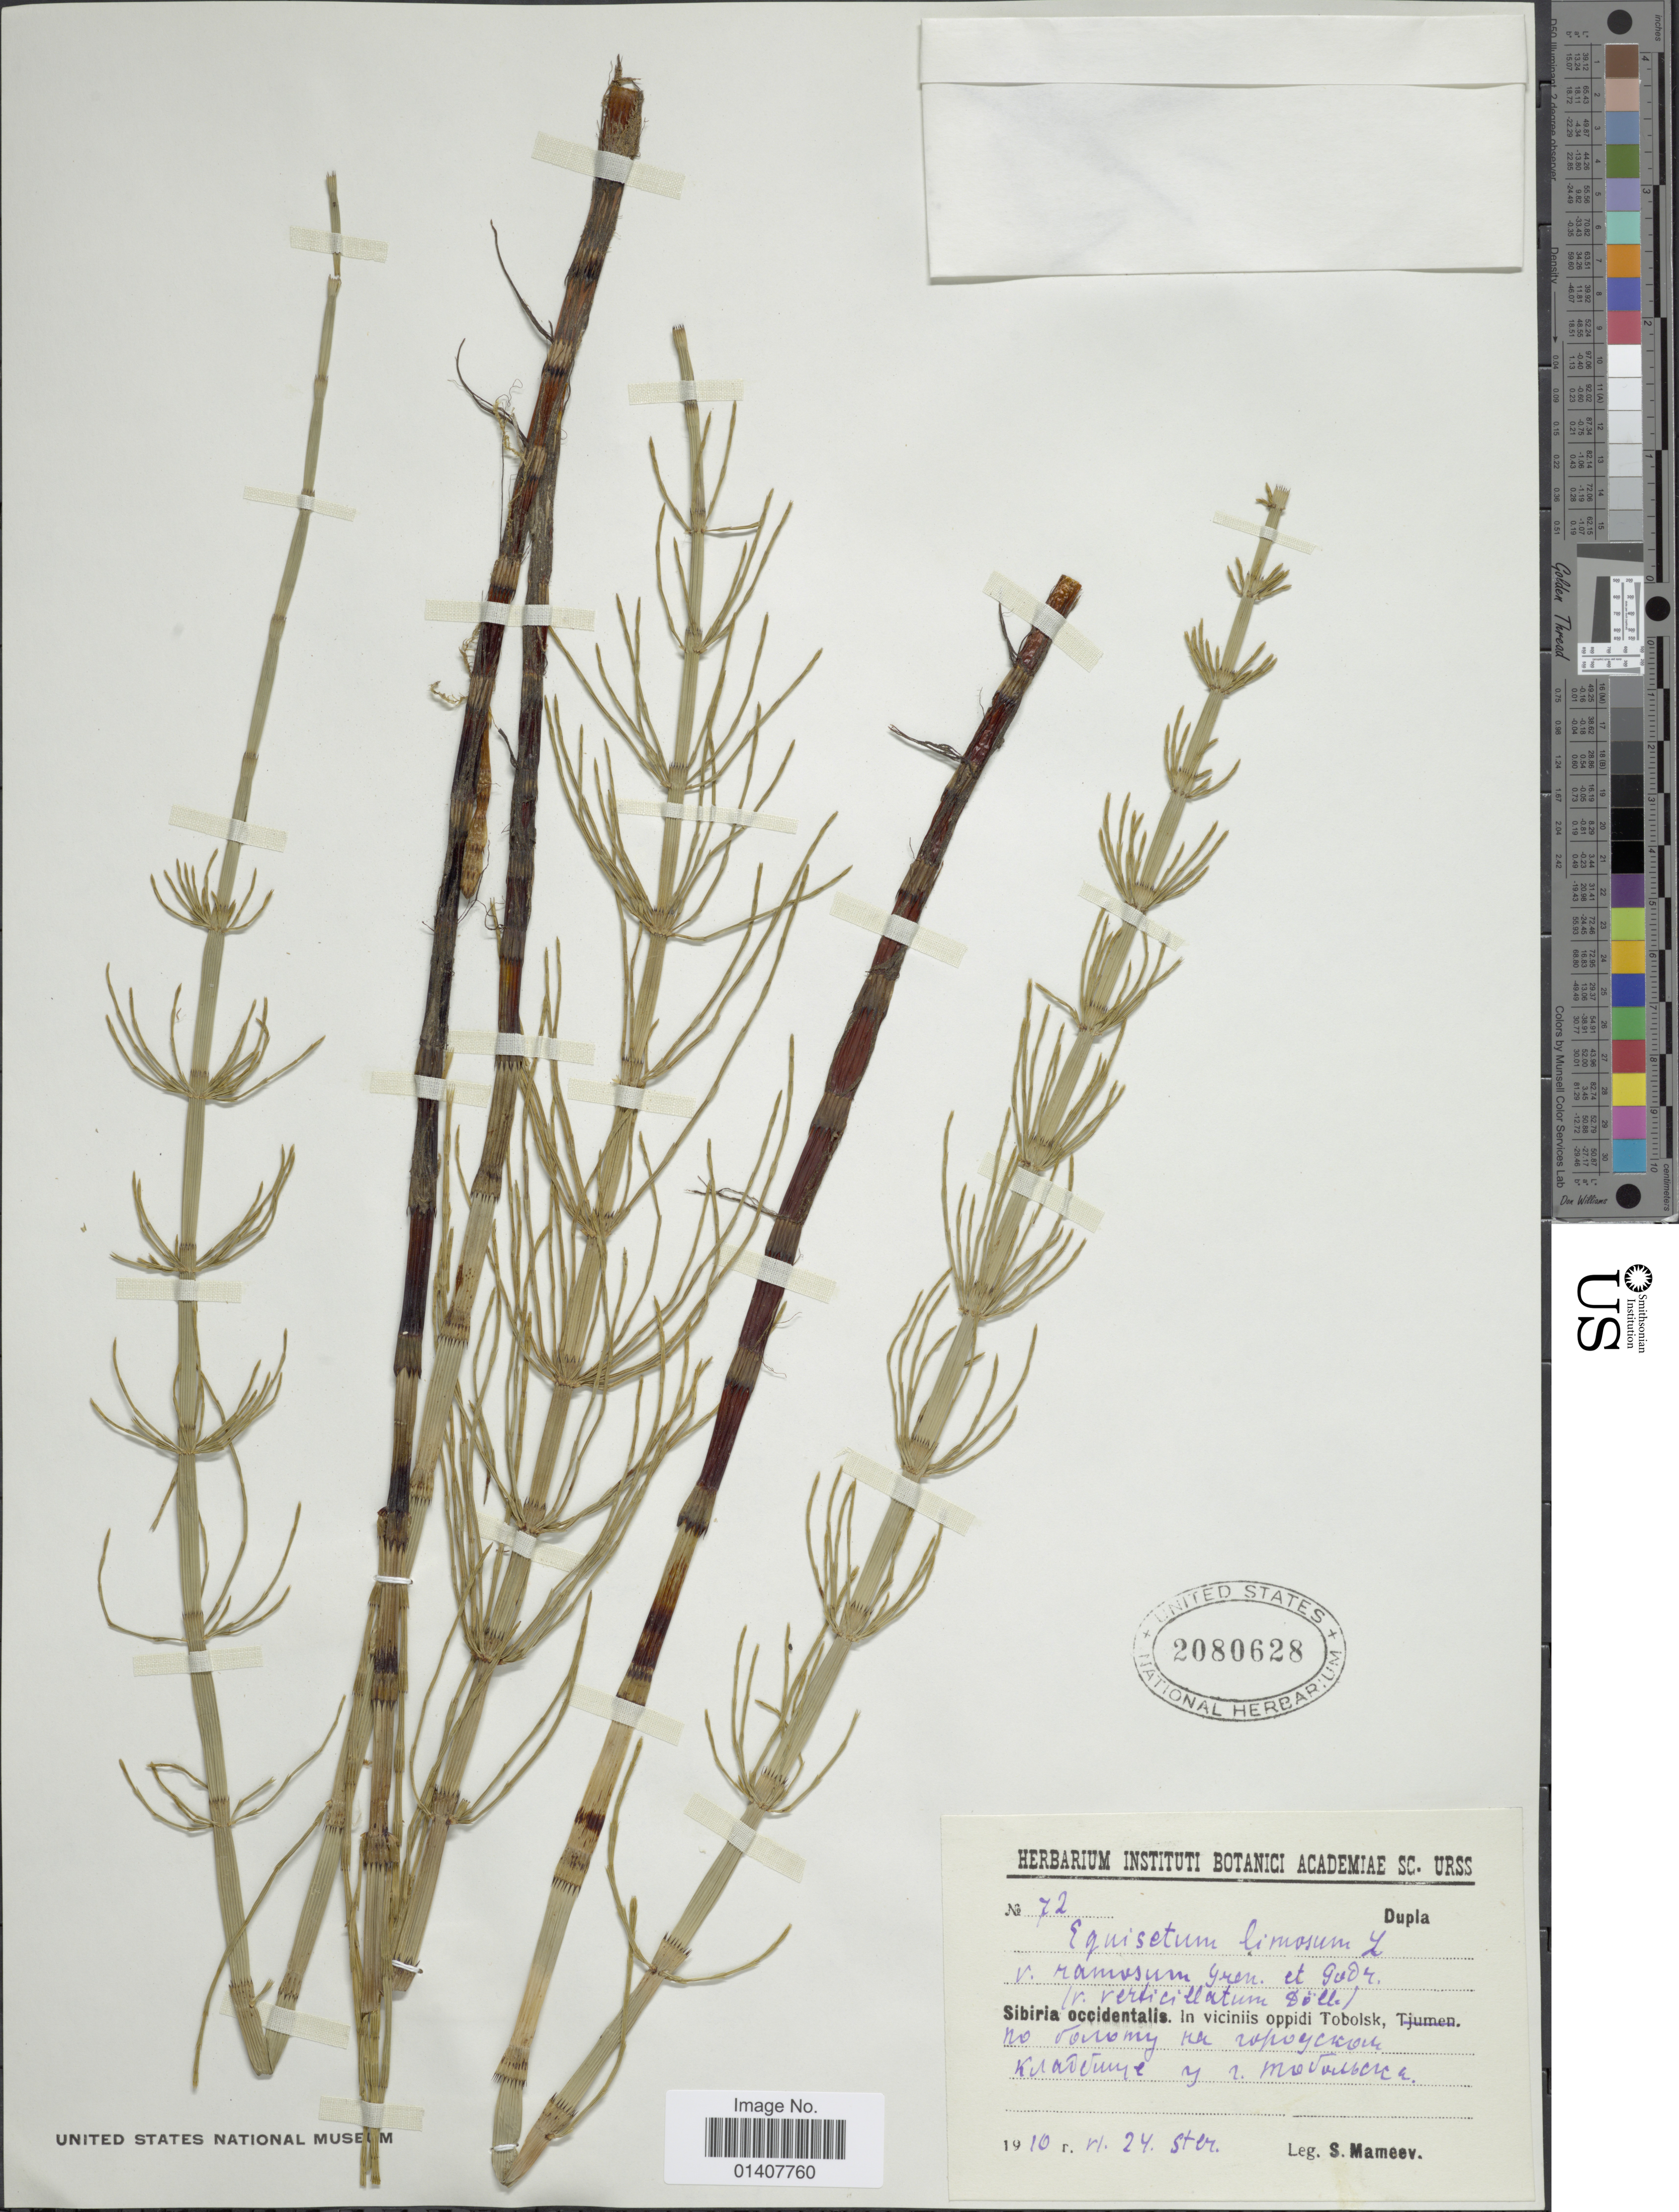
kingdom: Plantae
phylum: Tracheophyta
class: Polypodiopsida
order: Equisetales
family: Equisetaceae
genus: Equisetum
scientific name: Equisetum fluviatile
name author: L.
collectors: S. Mameev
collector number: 72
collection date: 1910-06-24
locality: Sibiria occidentalis, in viciniis oppidi Tobolsk, no [illegible text]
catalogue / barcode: US 2080628